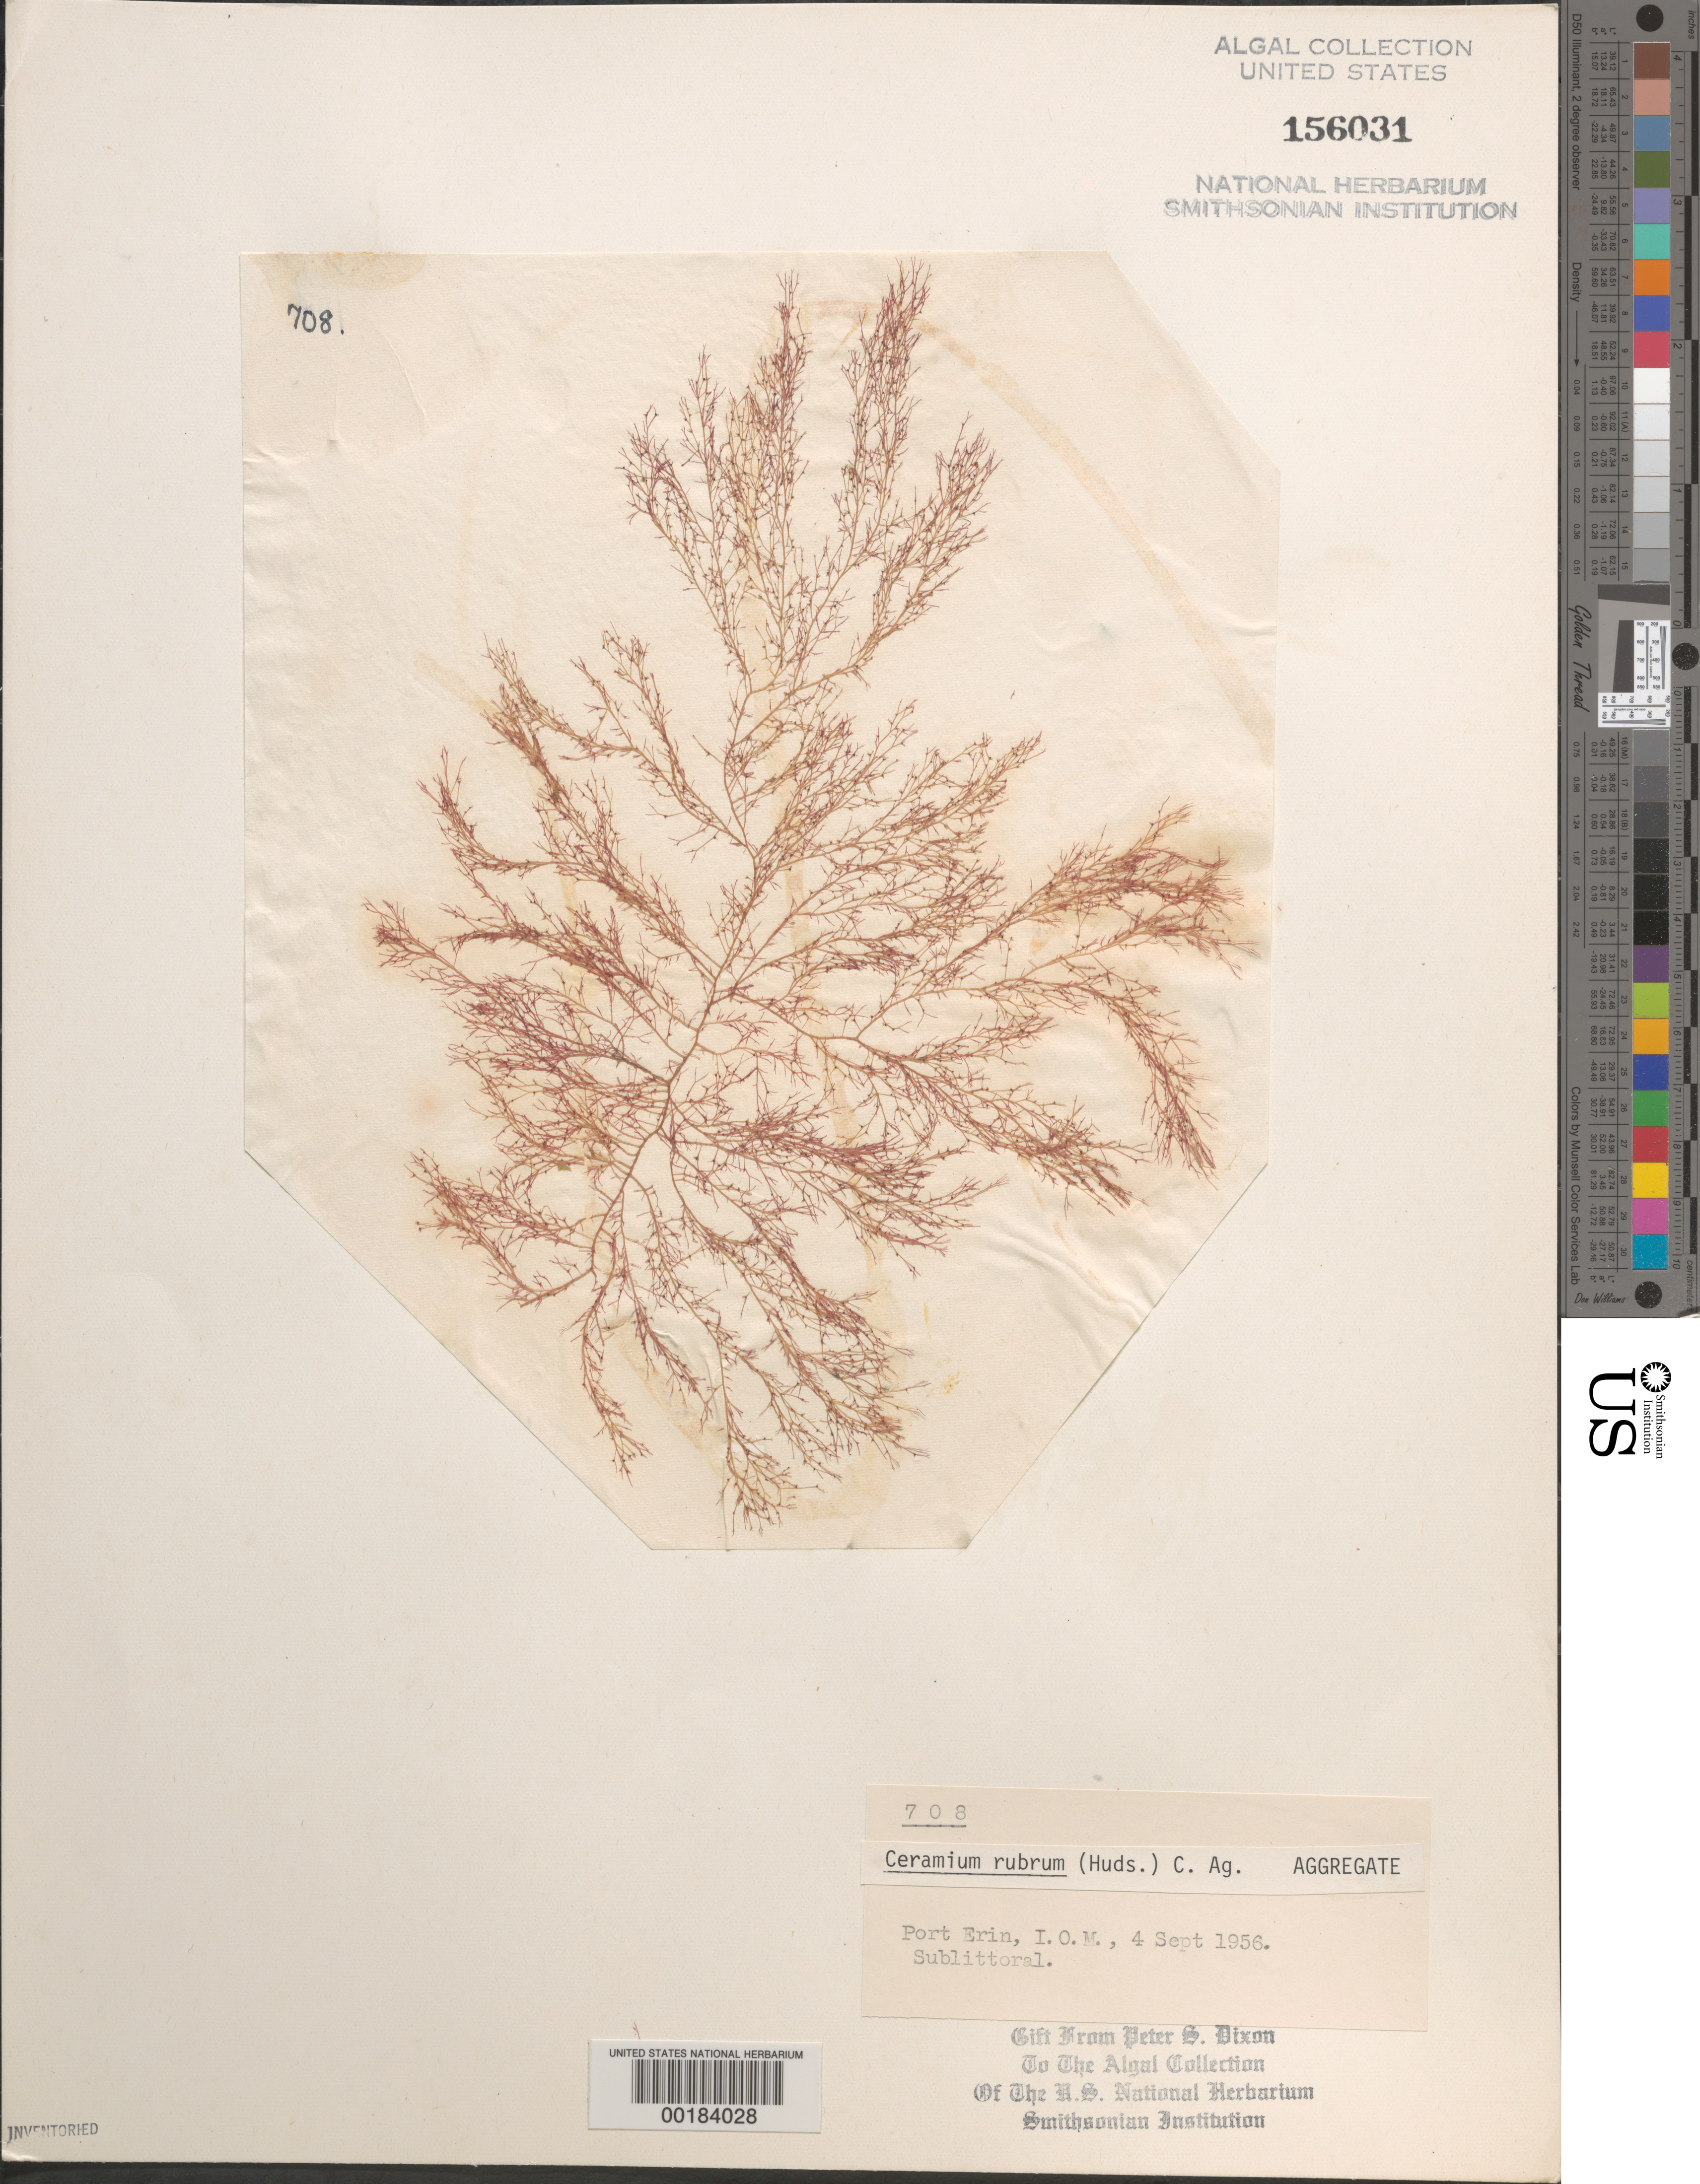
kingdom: Plantae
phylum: Rhodophyta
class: Florideophyceae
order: Ceramiales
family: Ceramiaceae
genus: Ceramium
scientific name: Ceramium rubrum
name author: C. Agardh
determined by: Dixon, P. S.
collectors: P. S. Dixon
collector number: PSD 708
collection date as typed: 04 Sep 1956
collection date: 1956-09-04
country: United Kingdom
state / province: England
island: Isle of Man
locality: Port Erin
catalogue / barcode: US 156031